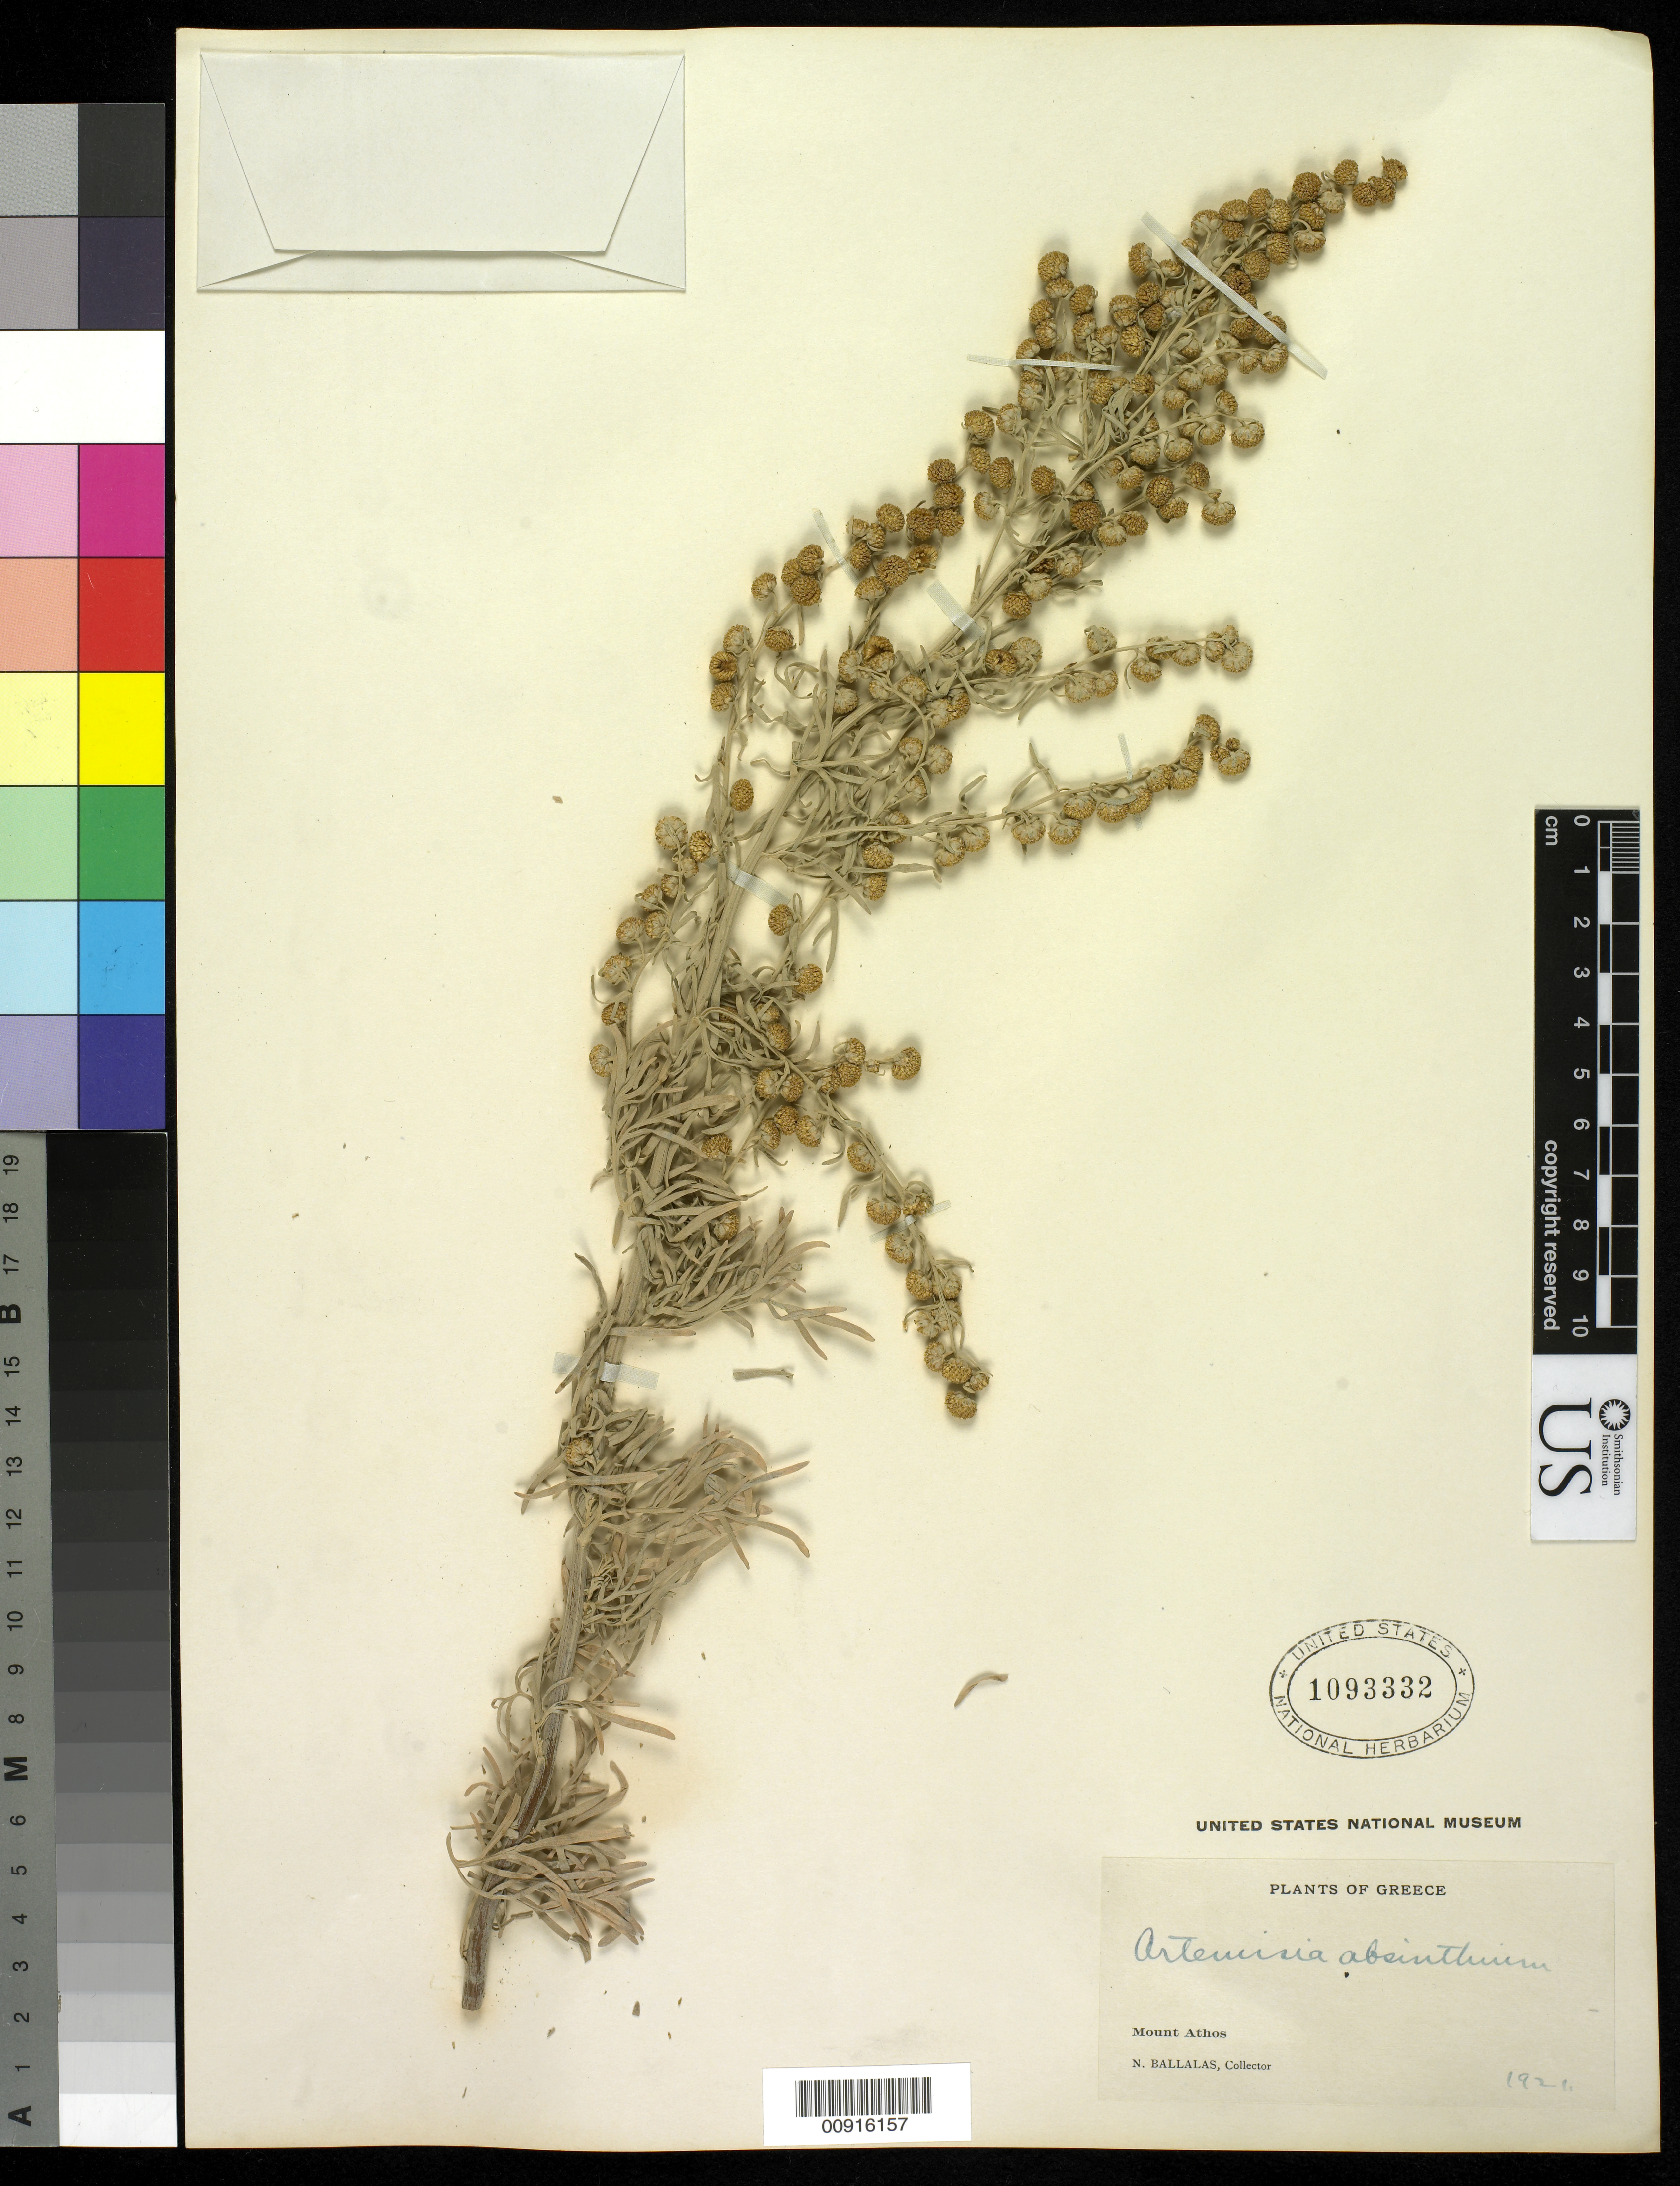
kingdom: Plantae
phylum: Tracheophyta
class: Magnoliopsida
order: Asterales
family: Asteraceae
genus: Artemisia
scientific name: Artemisia absinthium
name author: L.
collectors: N. Ballalas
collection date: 1921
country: Greece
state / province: Mount Athoa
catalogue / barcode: US 1093332